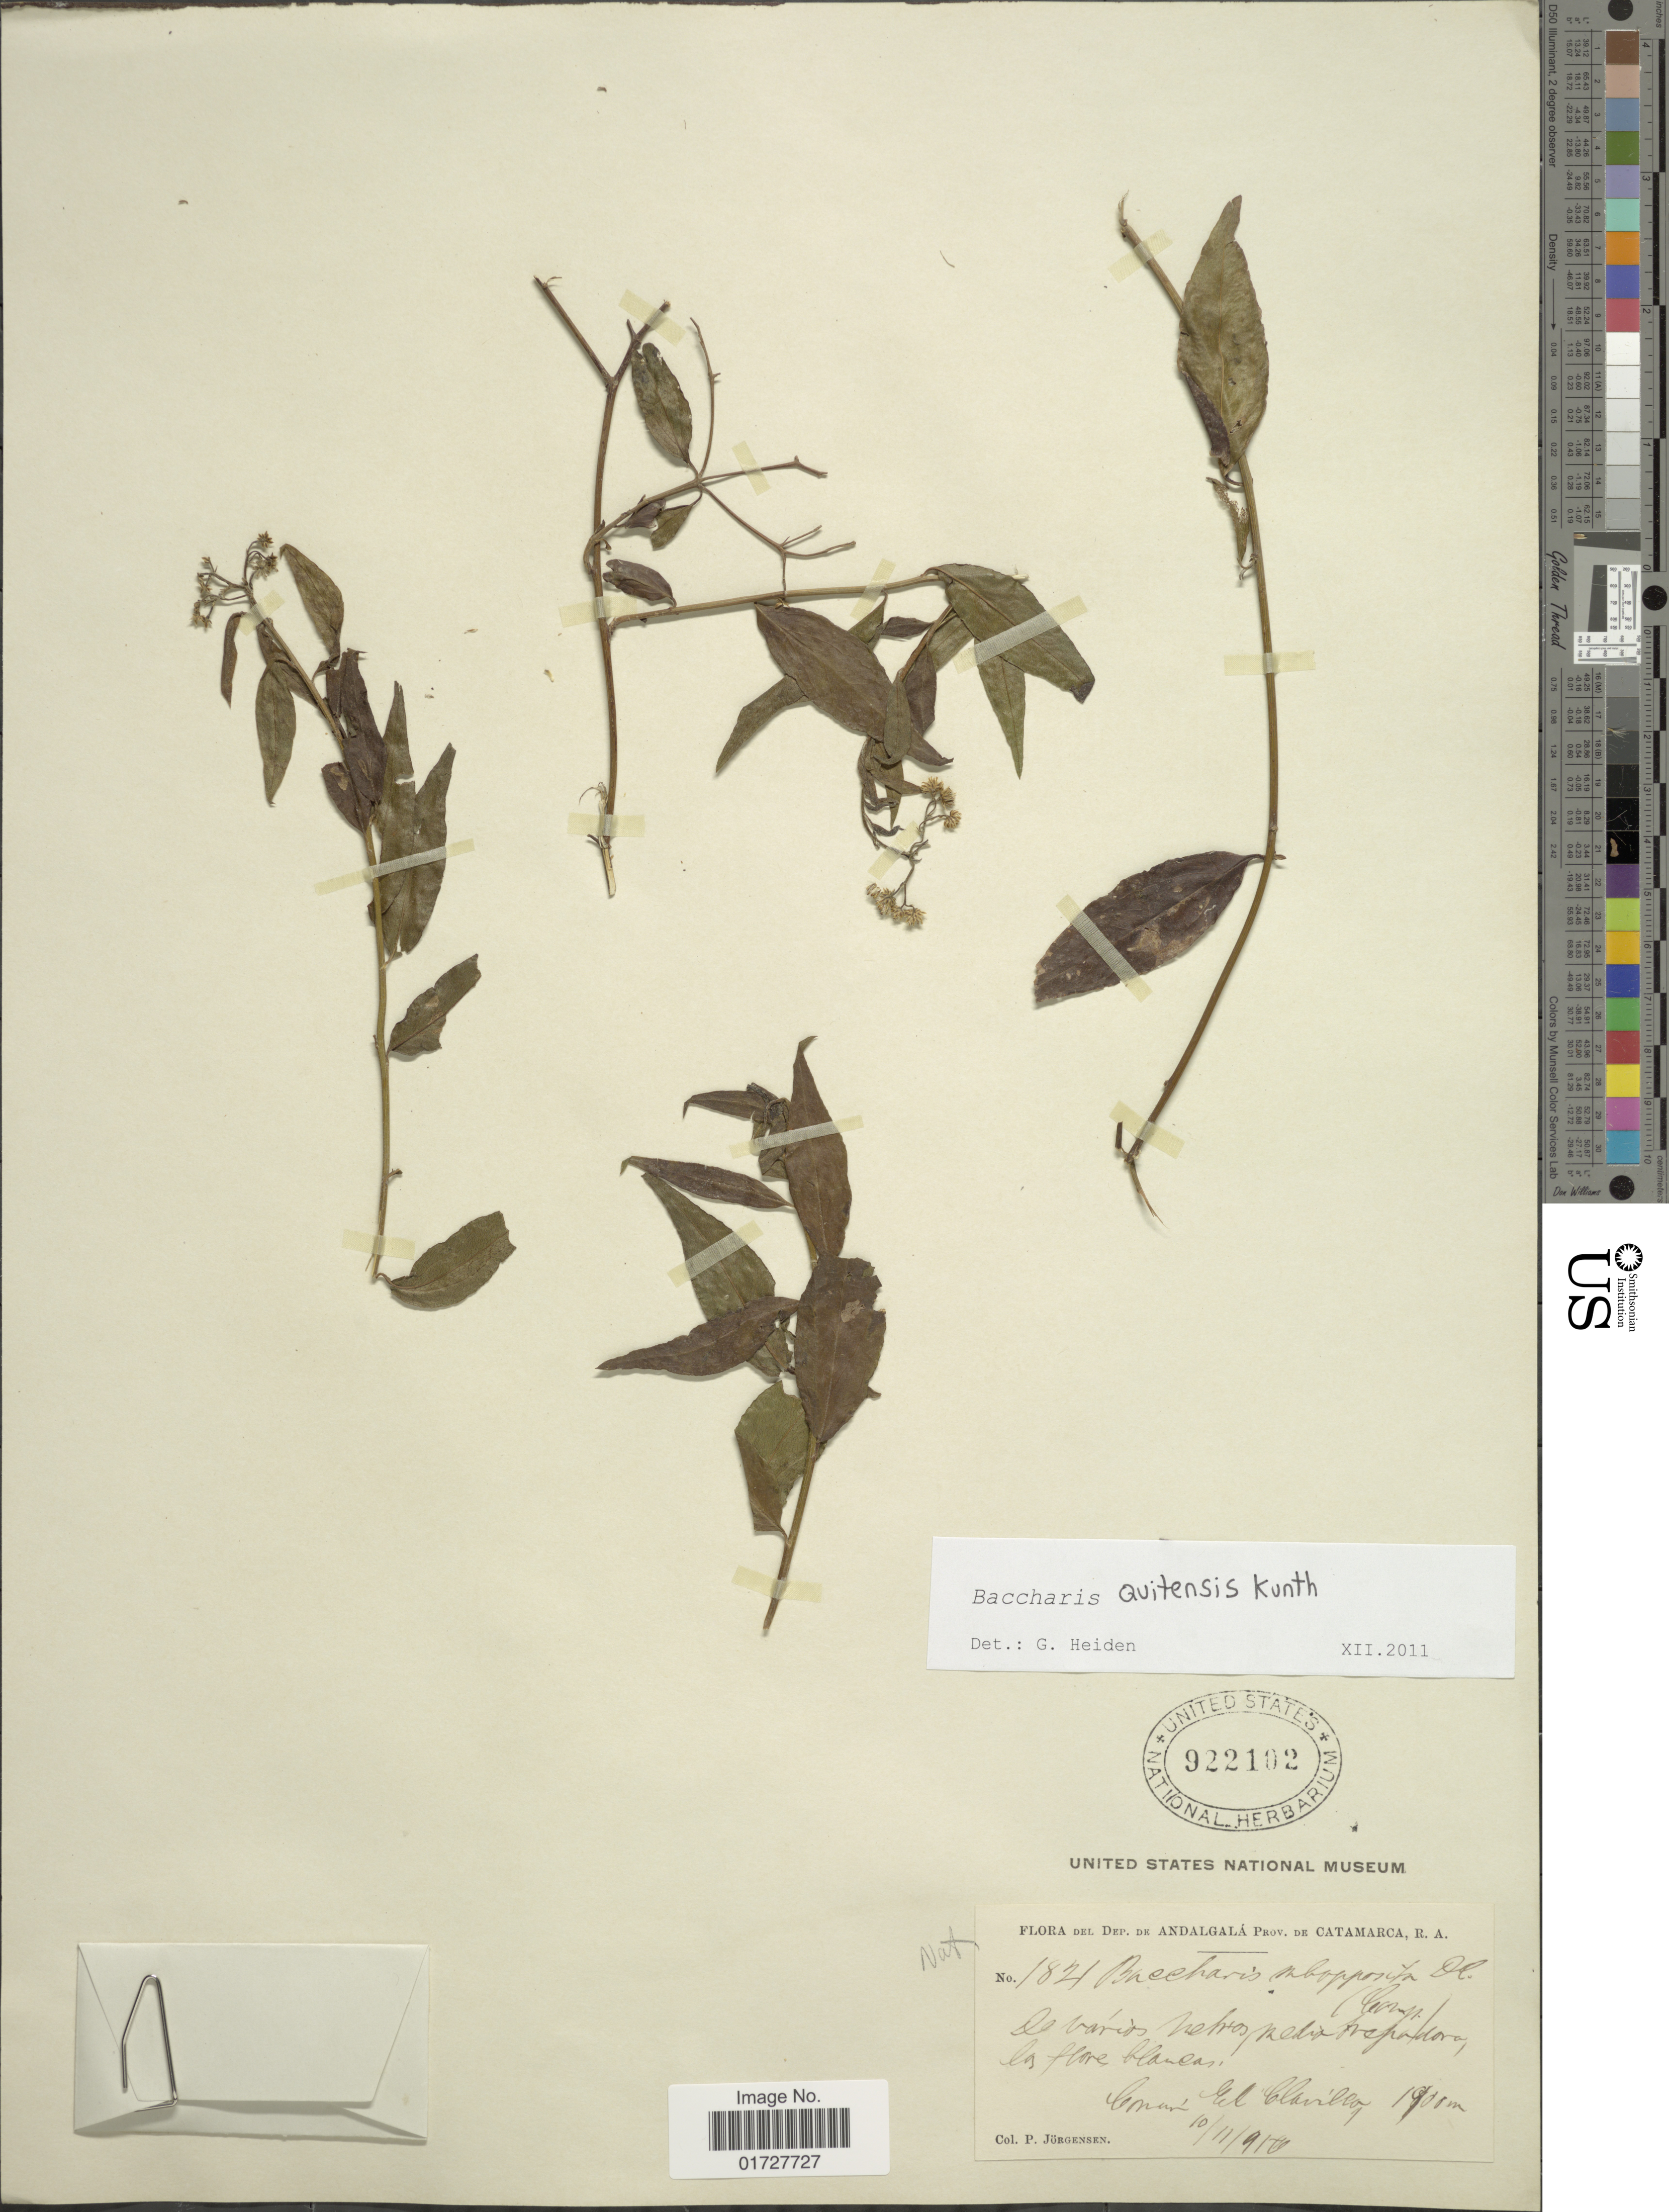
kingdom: Plantae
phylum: Tracheophyta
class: Magnoliopsida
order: Asterales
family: Asteraceae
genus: Baccharis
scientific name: Baccharis quitensis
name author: Kunth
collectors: P. Jörgensen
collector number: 1821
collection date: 1910-11-10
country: Argentina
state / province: Catamarca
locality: Dep. de Andalgala, El Clarilla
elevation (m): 1900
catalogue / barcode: US 922102